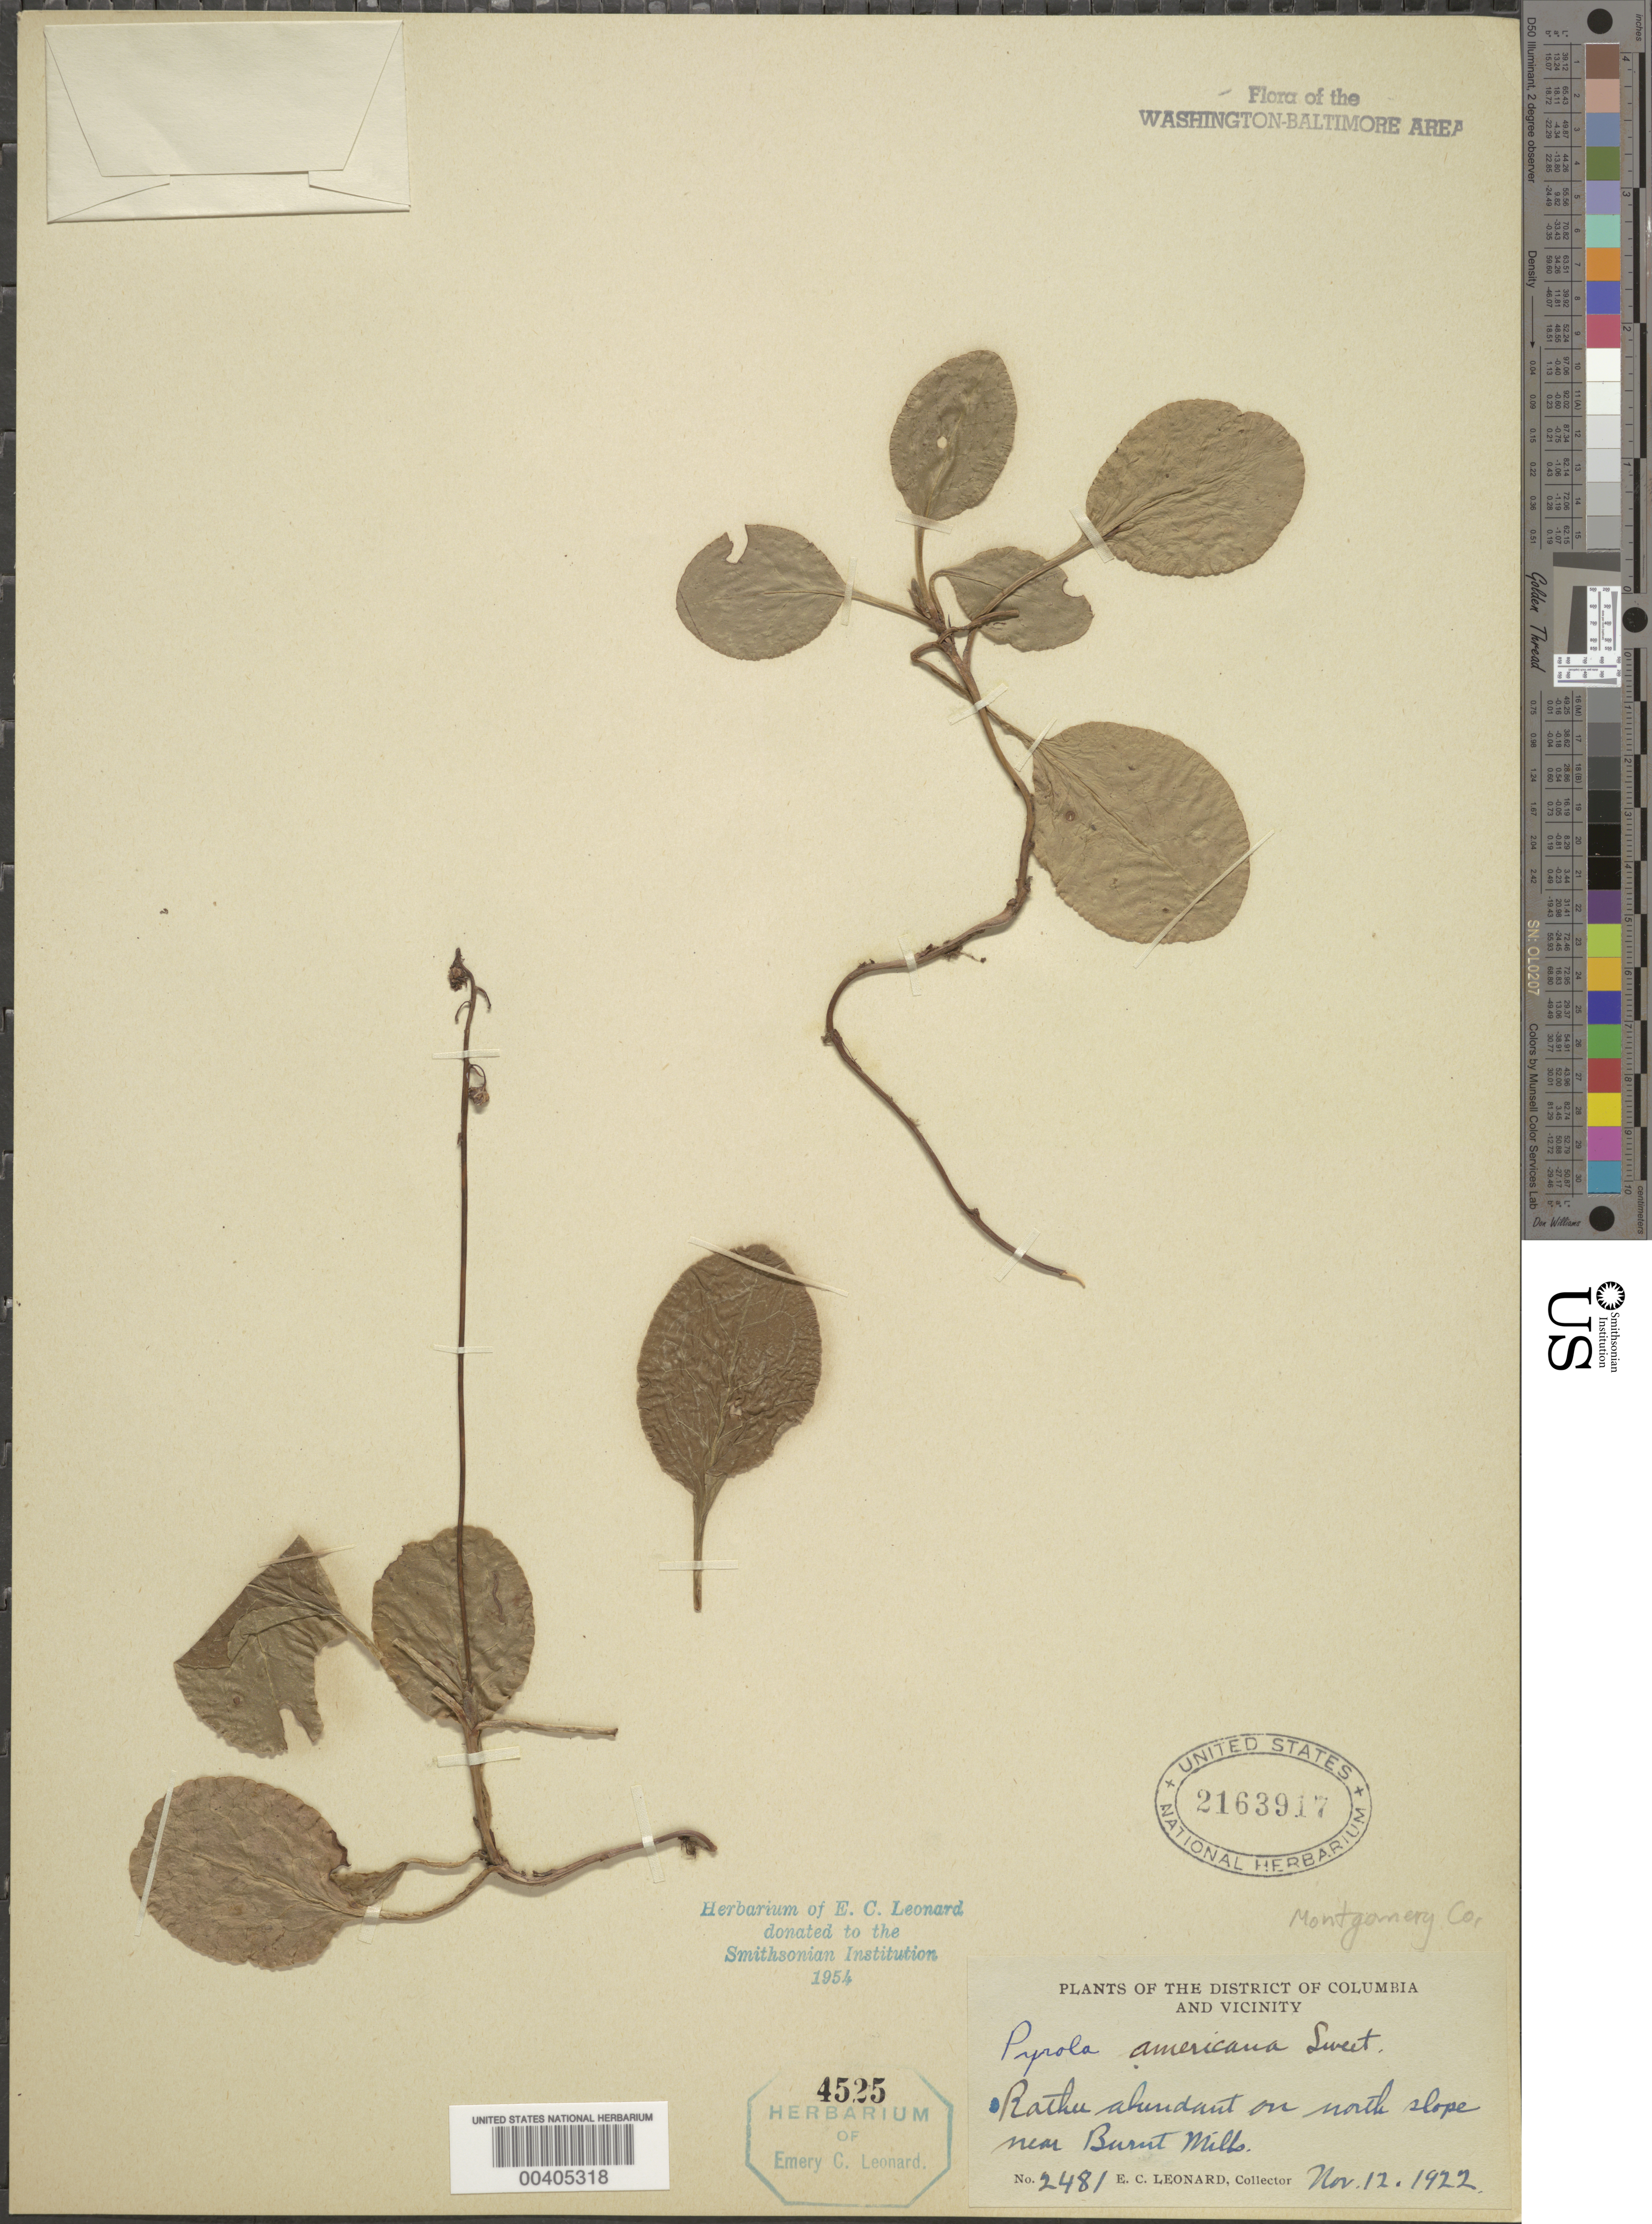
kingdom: Plantae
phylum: Tracheophyta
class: Magnoliopsida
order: Ericales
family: Ericaceae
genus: Pyrola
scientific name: Pyrola rotundifolia var. americana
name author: L.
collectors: E. C. Leonard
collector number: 2481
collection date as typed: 12 Nov 1922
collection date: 1922-11-12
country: United States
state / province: Maryland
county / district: Montgomery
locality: Burnt Mills vicinity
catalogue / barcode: US 2163917